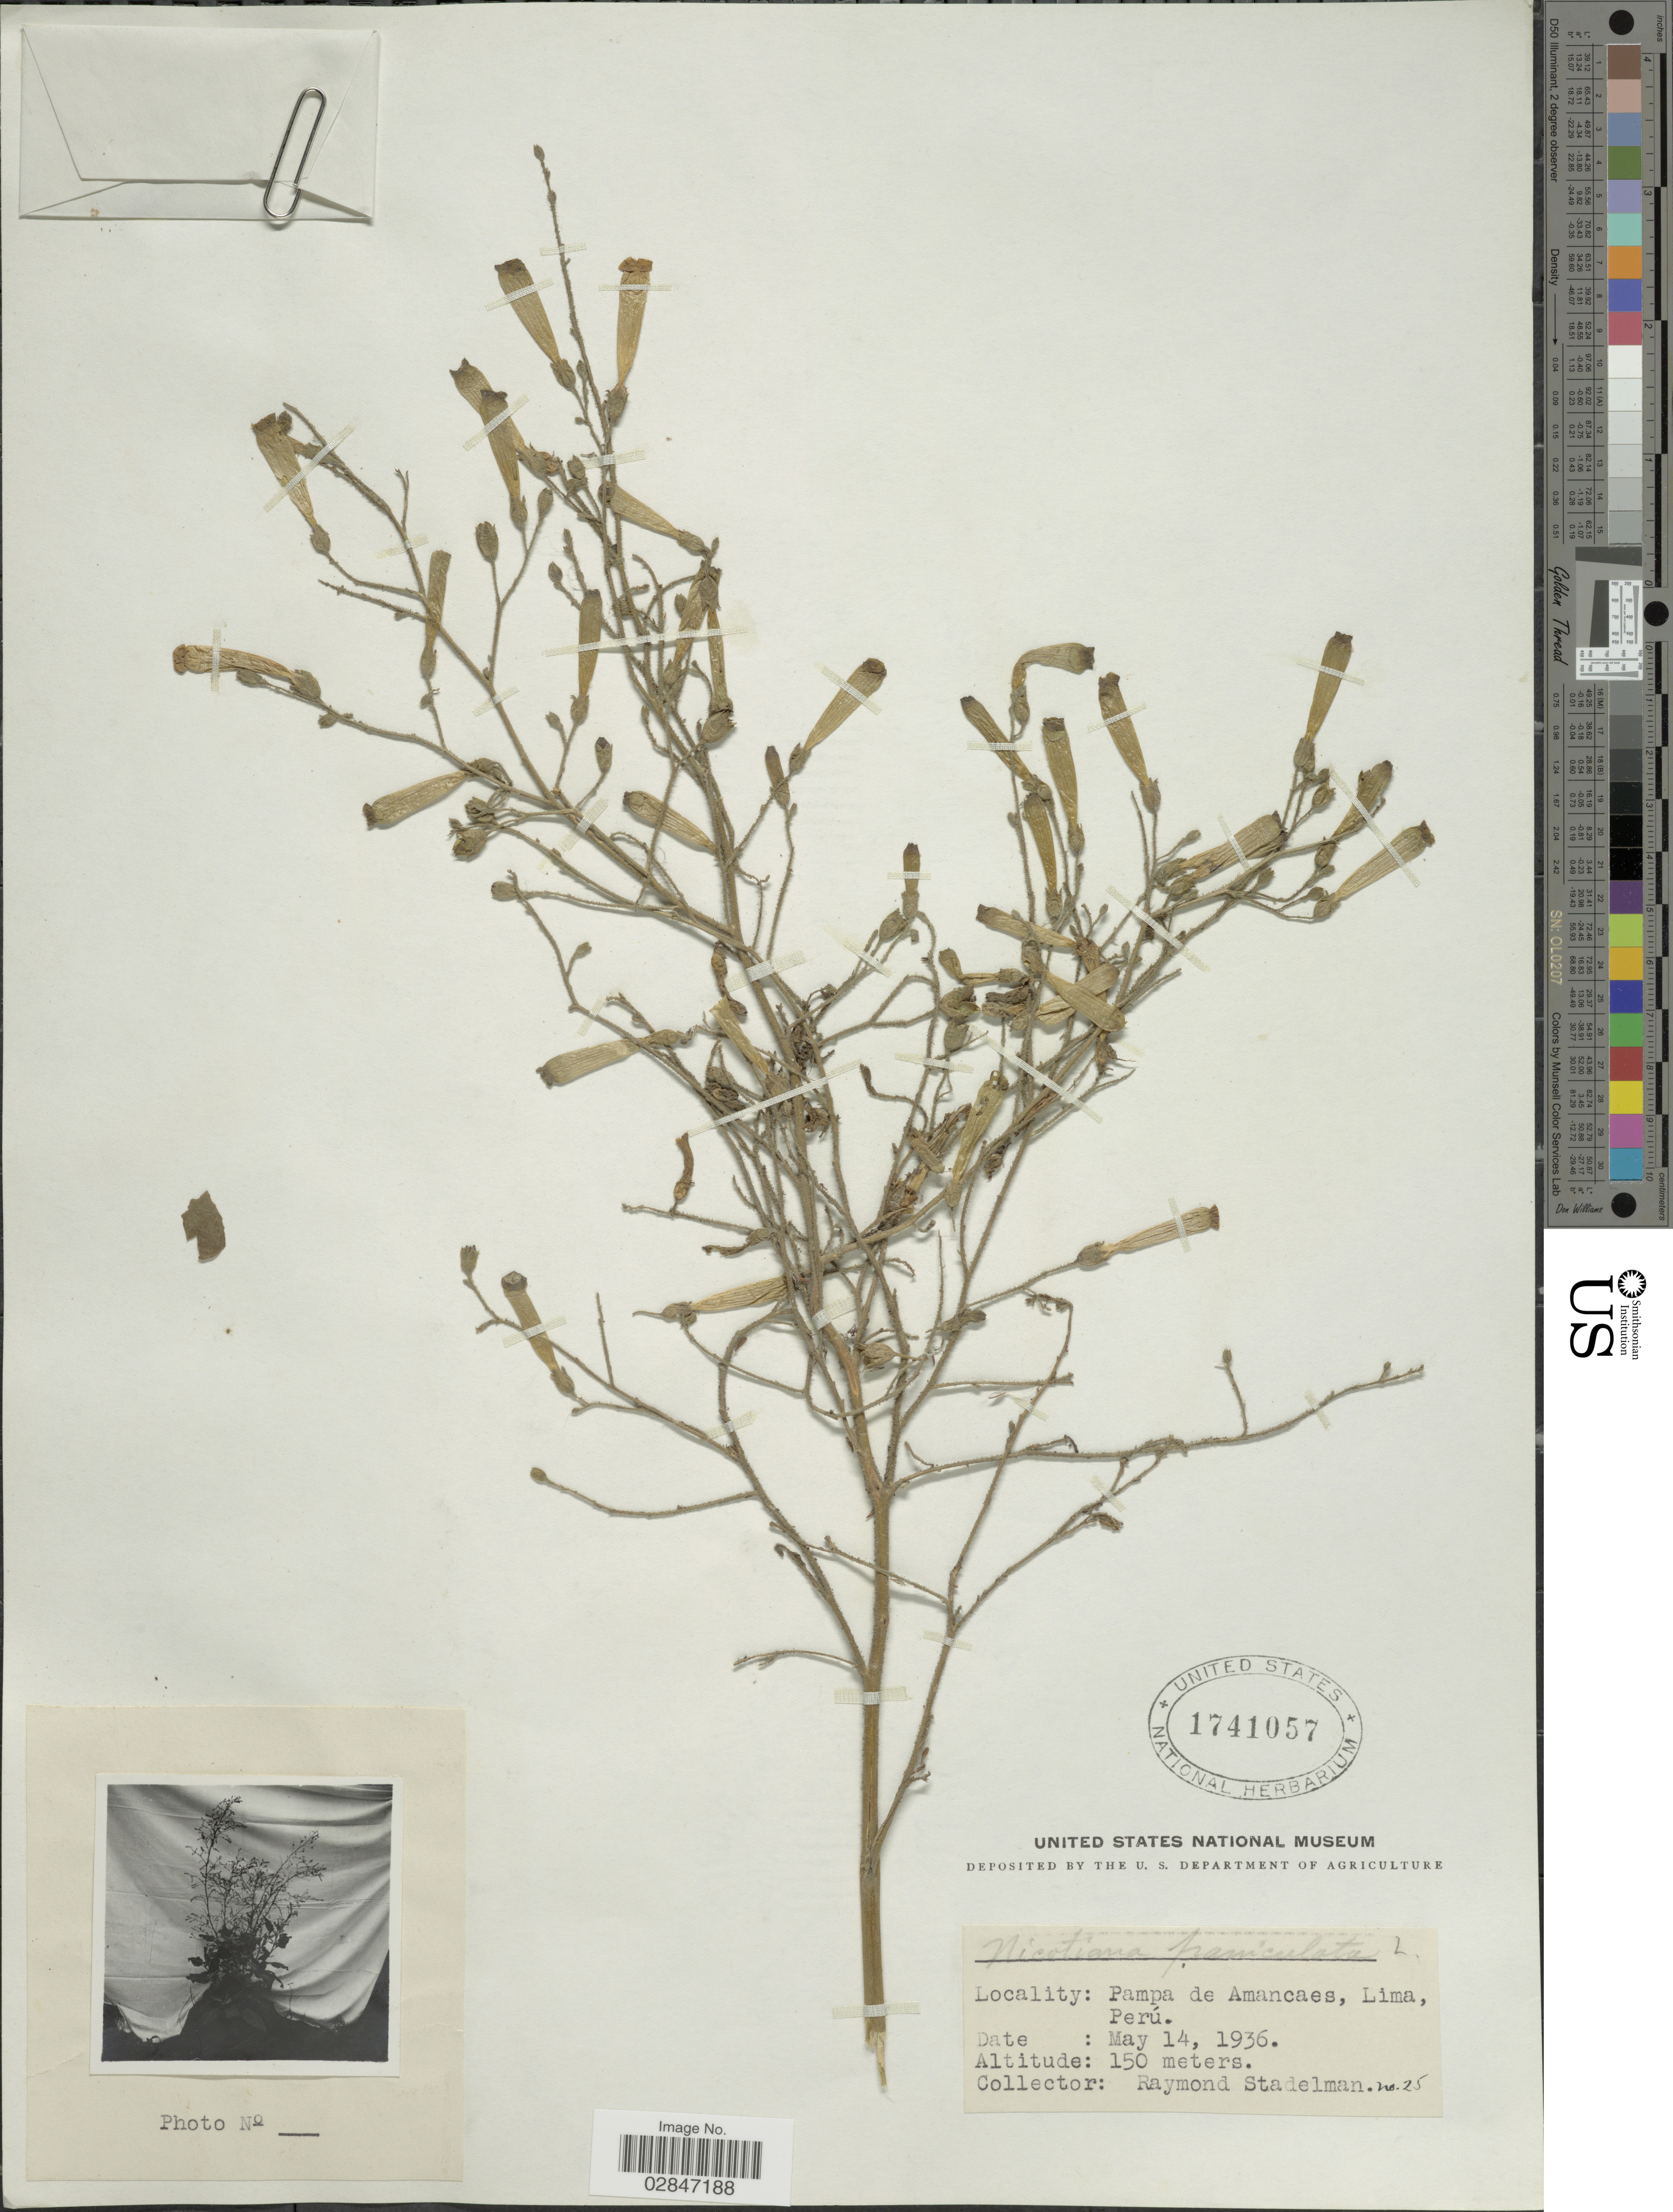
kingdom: Plantae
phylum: Tracheophyta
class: Magnoliopsida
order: Solanales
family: Solanaceae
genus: Nicotiana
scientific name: Nicotiana paniculata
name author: L.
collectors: R. Stadelman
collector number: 25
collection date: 1936-05-14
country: Peru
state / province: Lima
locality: Pampa de Amancaes, Lima, Perú.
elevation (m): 150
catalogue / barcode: US 1741057